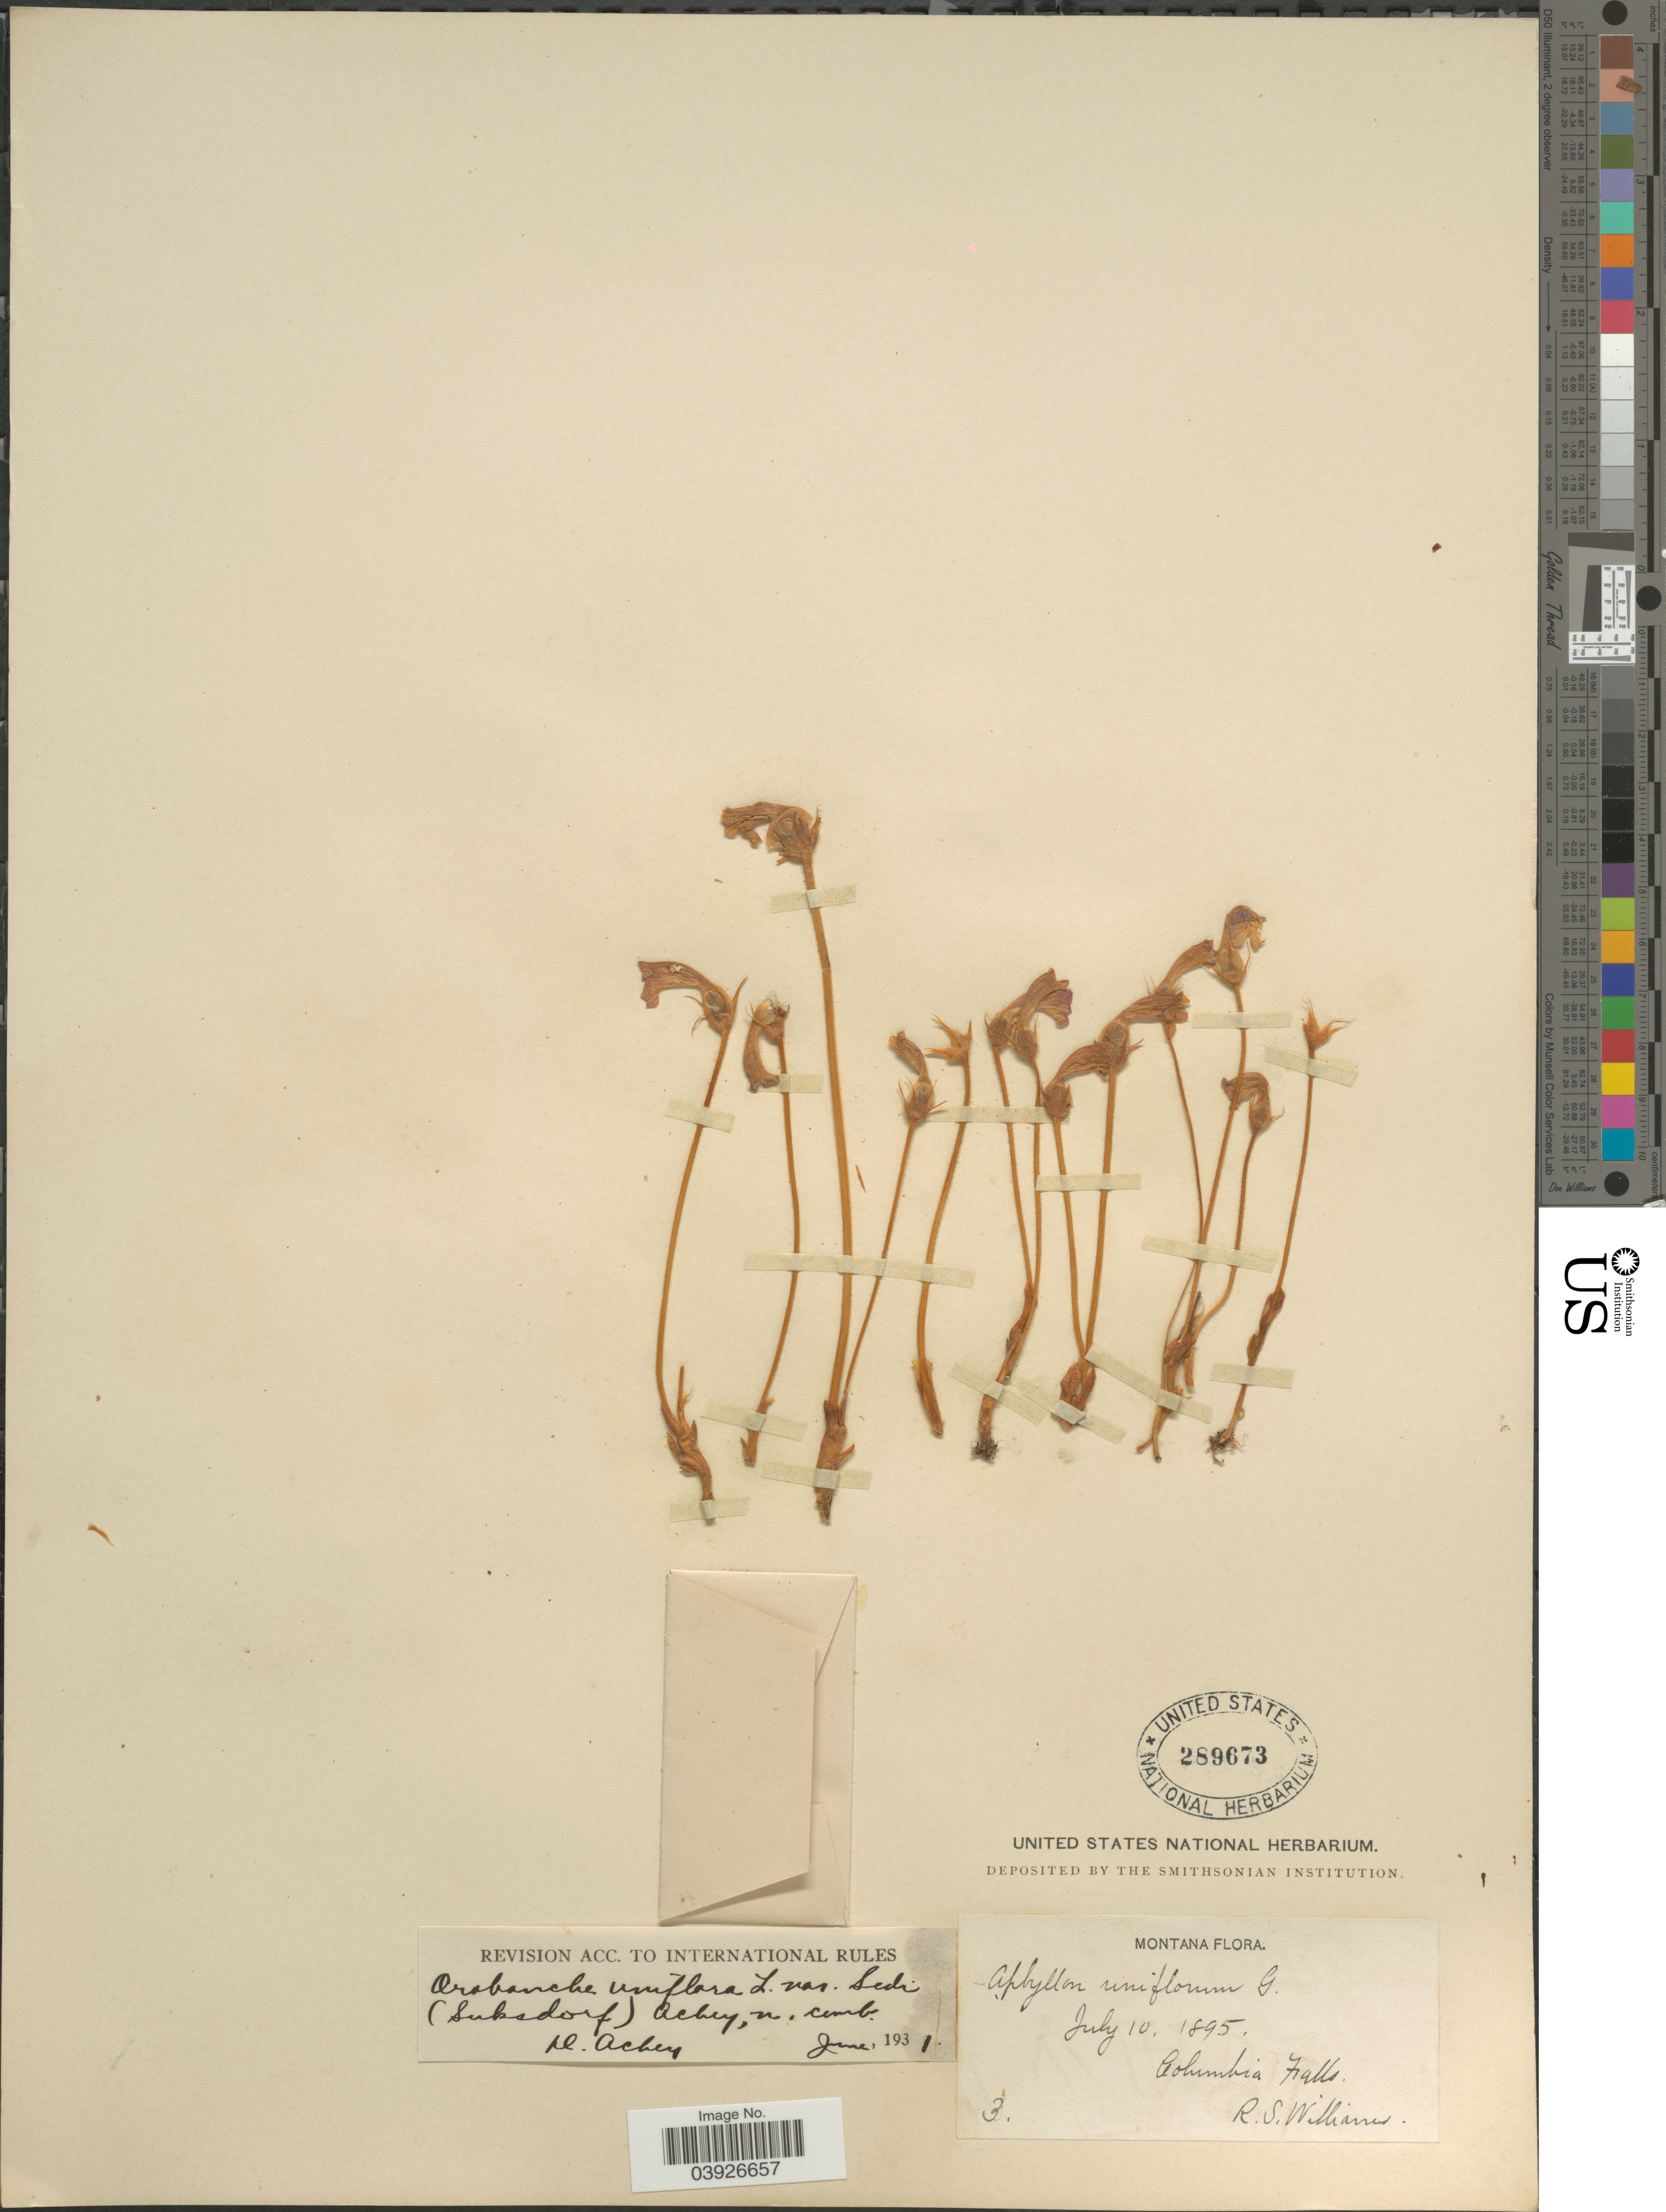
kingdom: Plantae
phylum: Tracheophyta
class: Magnoliopsida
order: Lamiales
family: Orobanchaceae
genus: Aphyllon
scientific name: Aphyllon sedi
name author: Suksd.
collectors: R. S. Williams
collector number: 3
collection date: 1895-07-10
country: United States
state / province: Montana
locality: Columbia Falls.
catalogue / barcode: US 289673